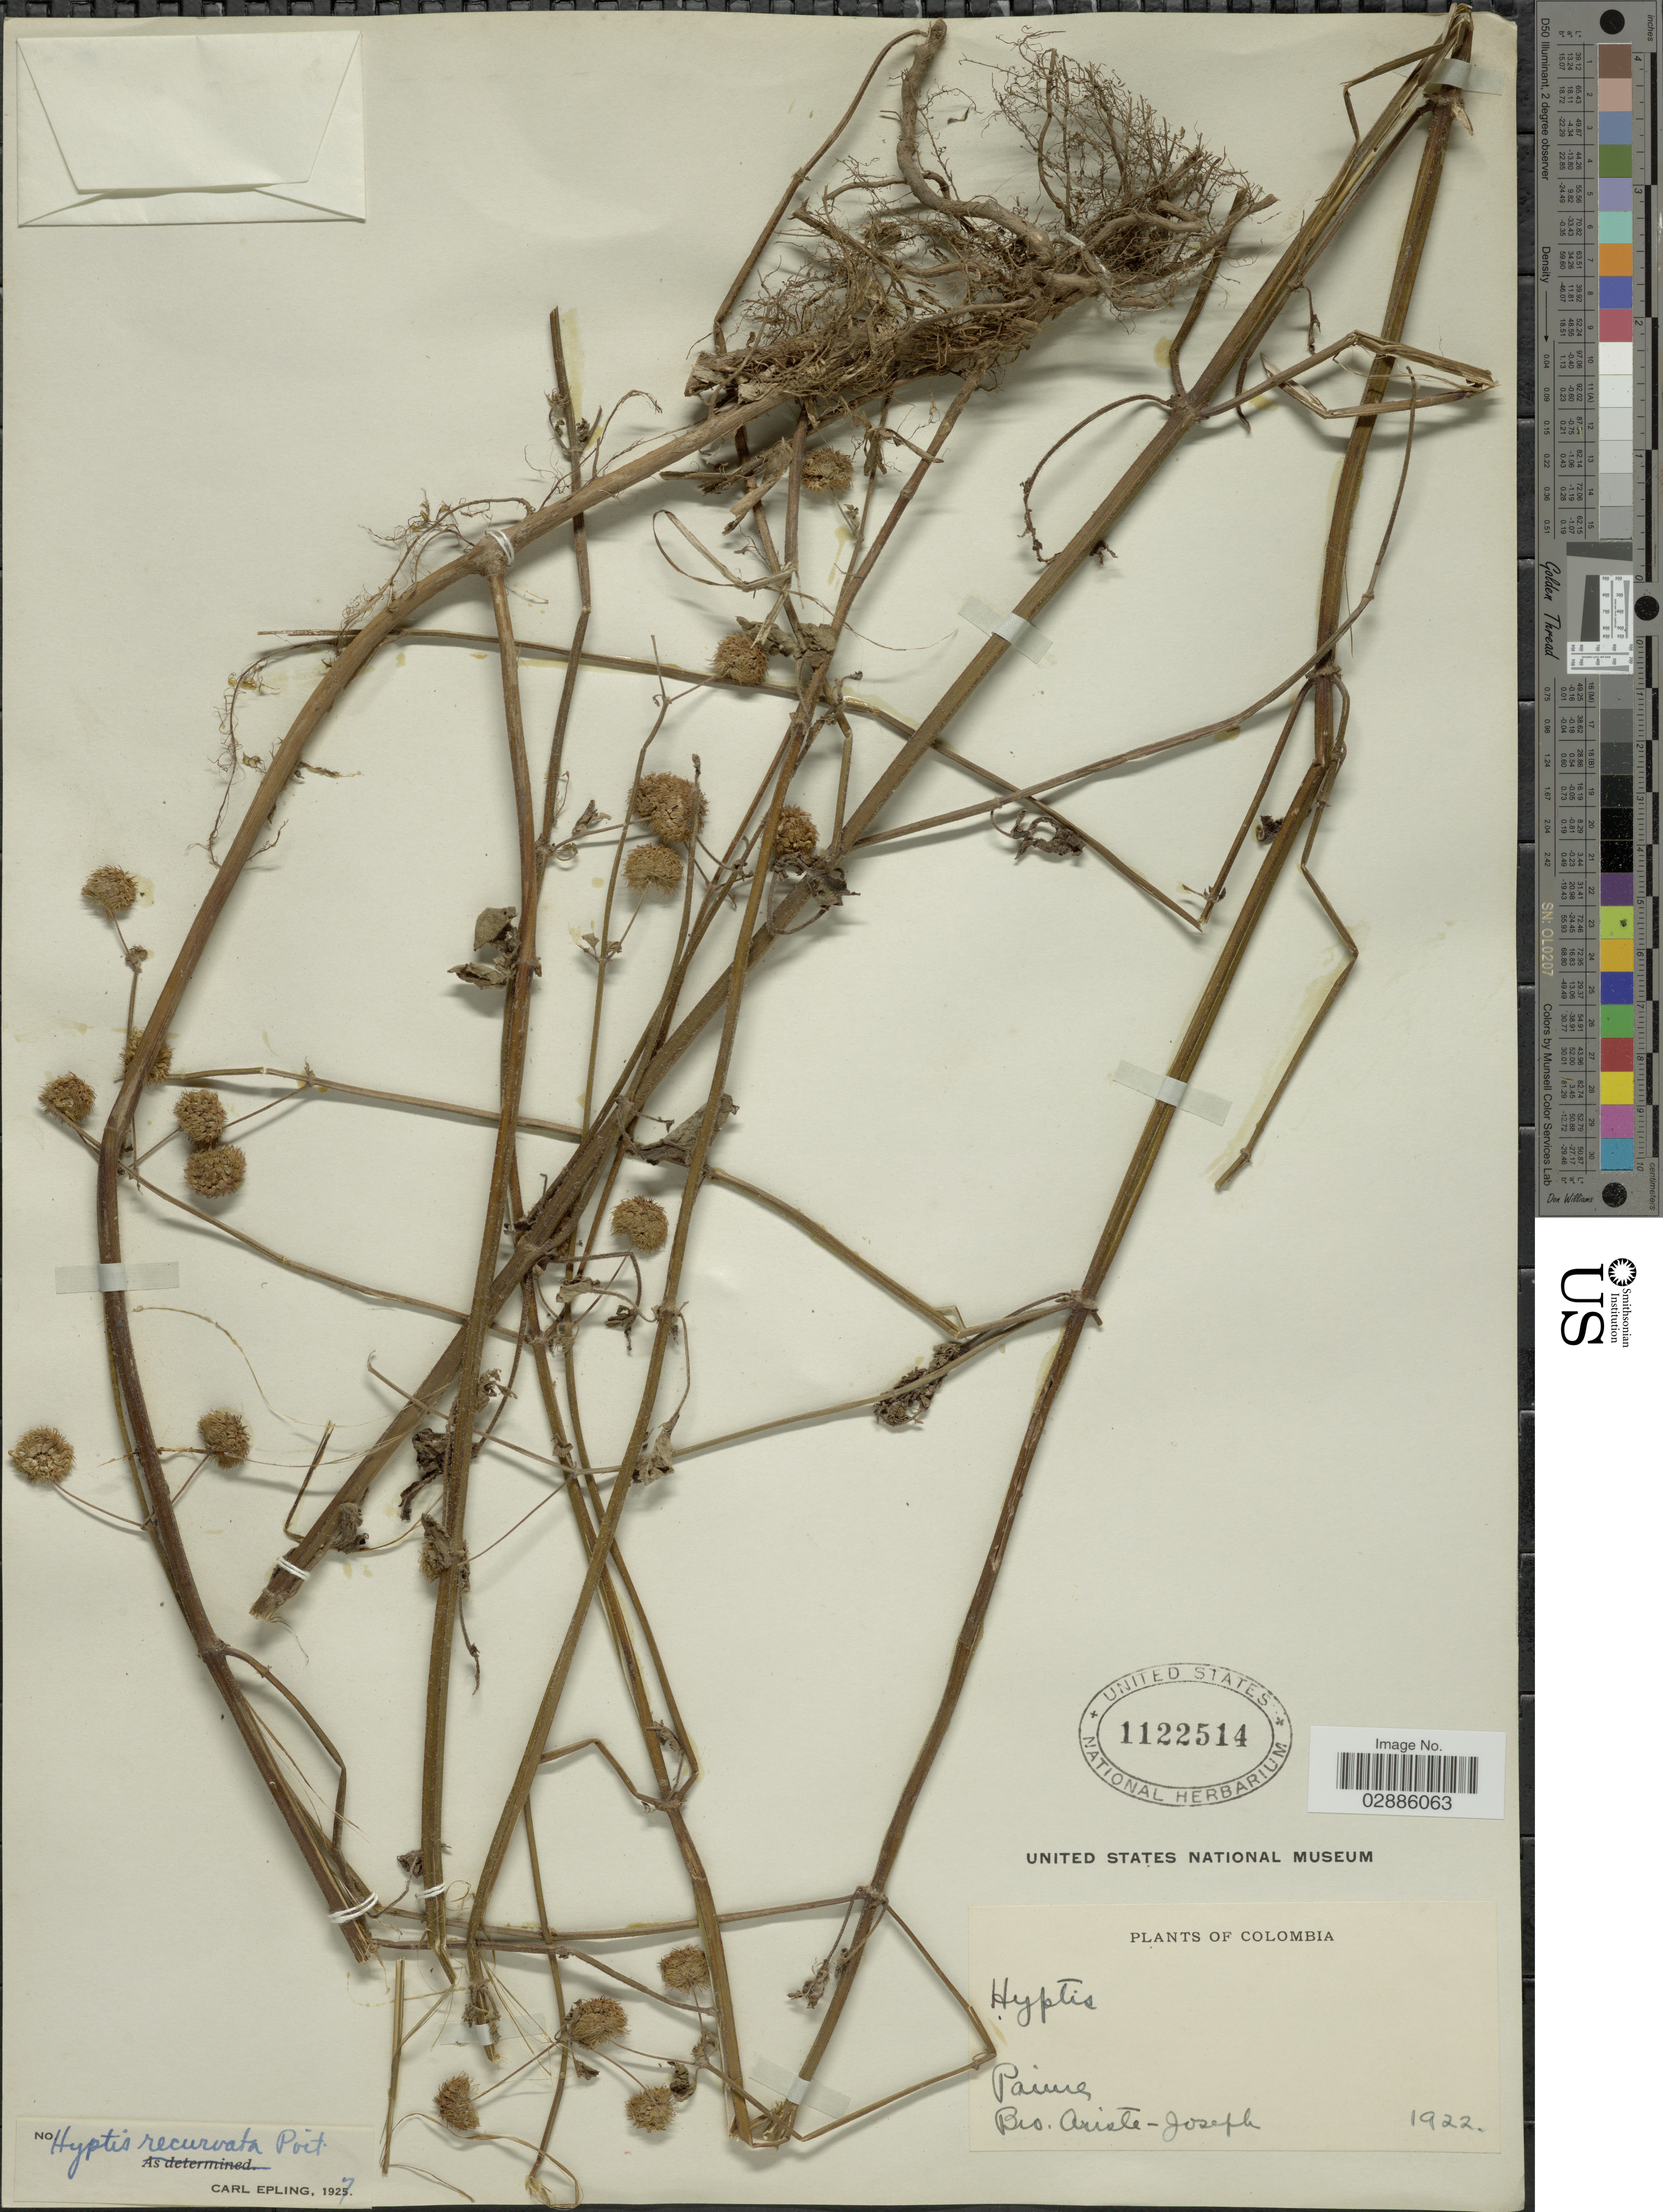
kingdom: Plantae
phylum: Tracheophyta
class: Magnoliopsida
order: Lamiales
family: Lamiaceae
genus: Hyptis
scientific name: Hyptis recurvata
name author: Poit.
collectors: Bro. Ariste-Joseph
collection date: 1922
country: Colombia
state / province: Cundinamarca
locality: Paime.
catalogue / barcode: US 1122514